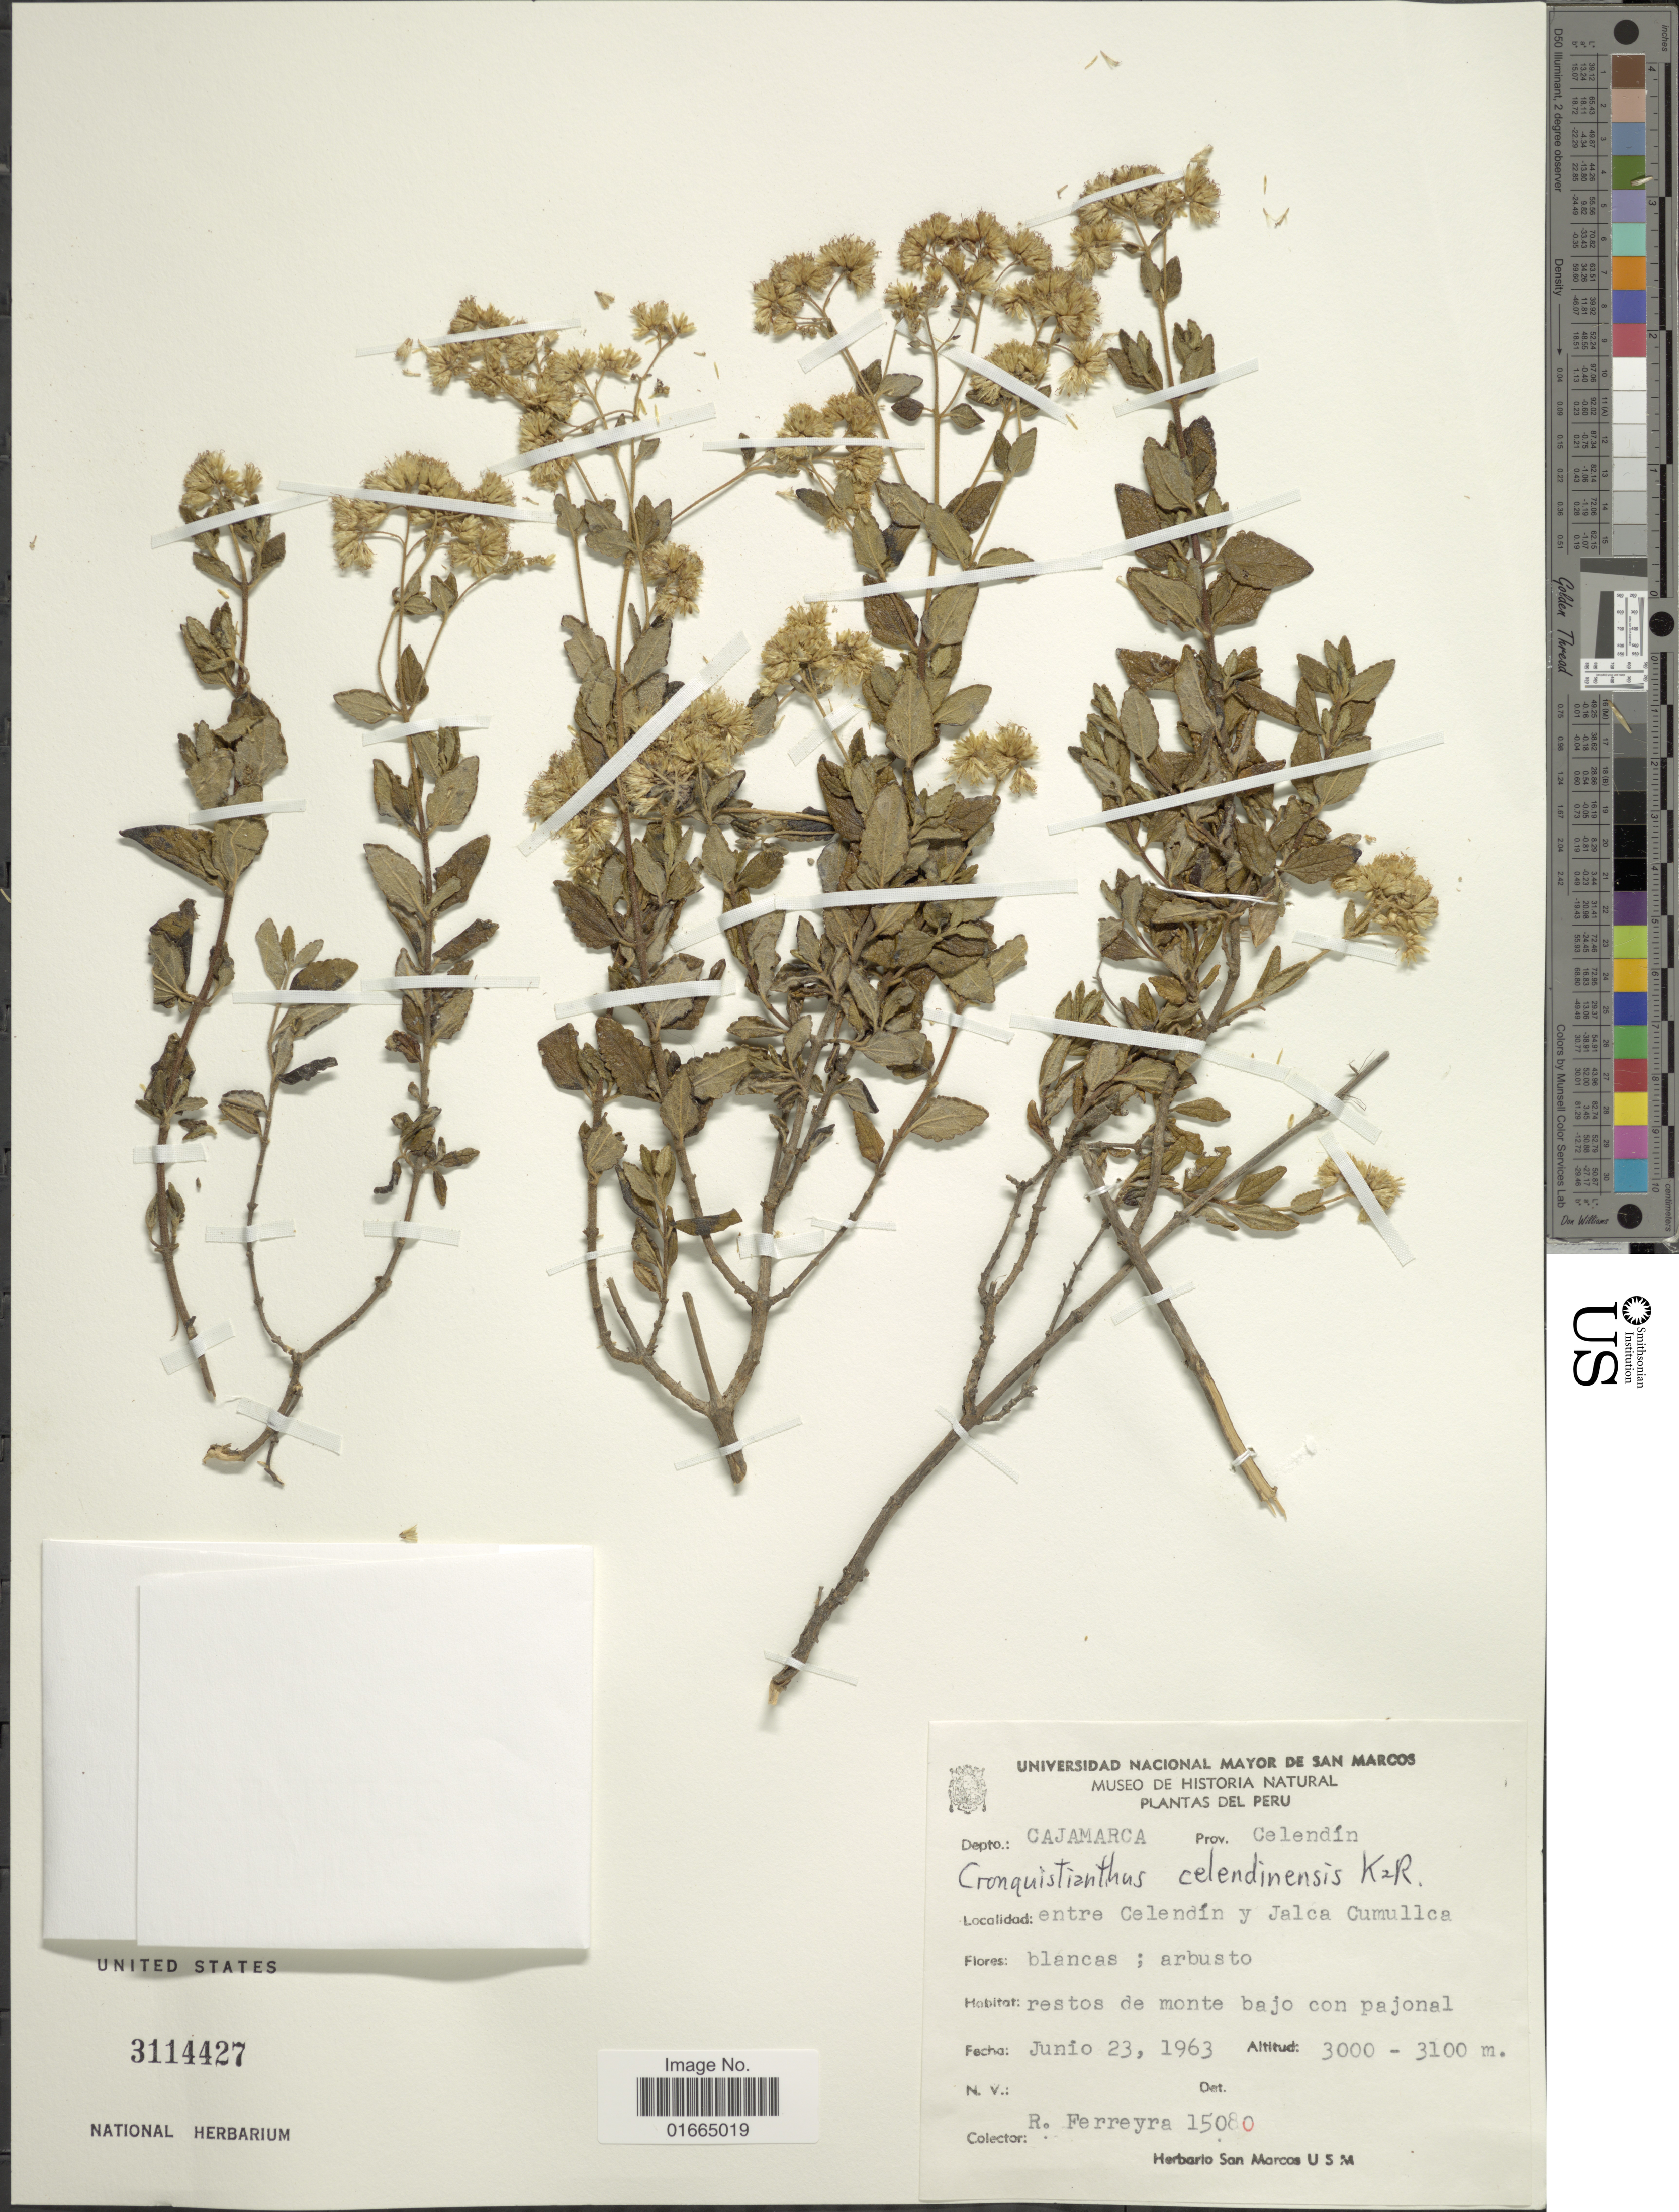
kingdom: Plantae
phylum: Tracheophyta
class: Magnoliopsida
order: Asterales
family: Asteraceae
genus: Cronquistianthus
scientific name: Cronquistianthus celendinensis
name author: R.M. King & H. Rob.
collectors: R. A. Ferreyra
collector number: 15080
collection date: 1963-06-23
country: Peru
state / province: Cajamarca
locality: Depto.: Cajamarca. Prov. Celendín. Entre Celendín y Jalca Cumullca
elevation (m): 3000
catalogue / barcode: US 3114427